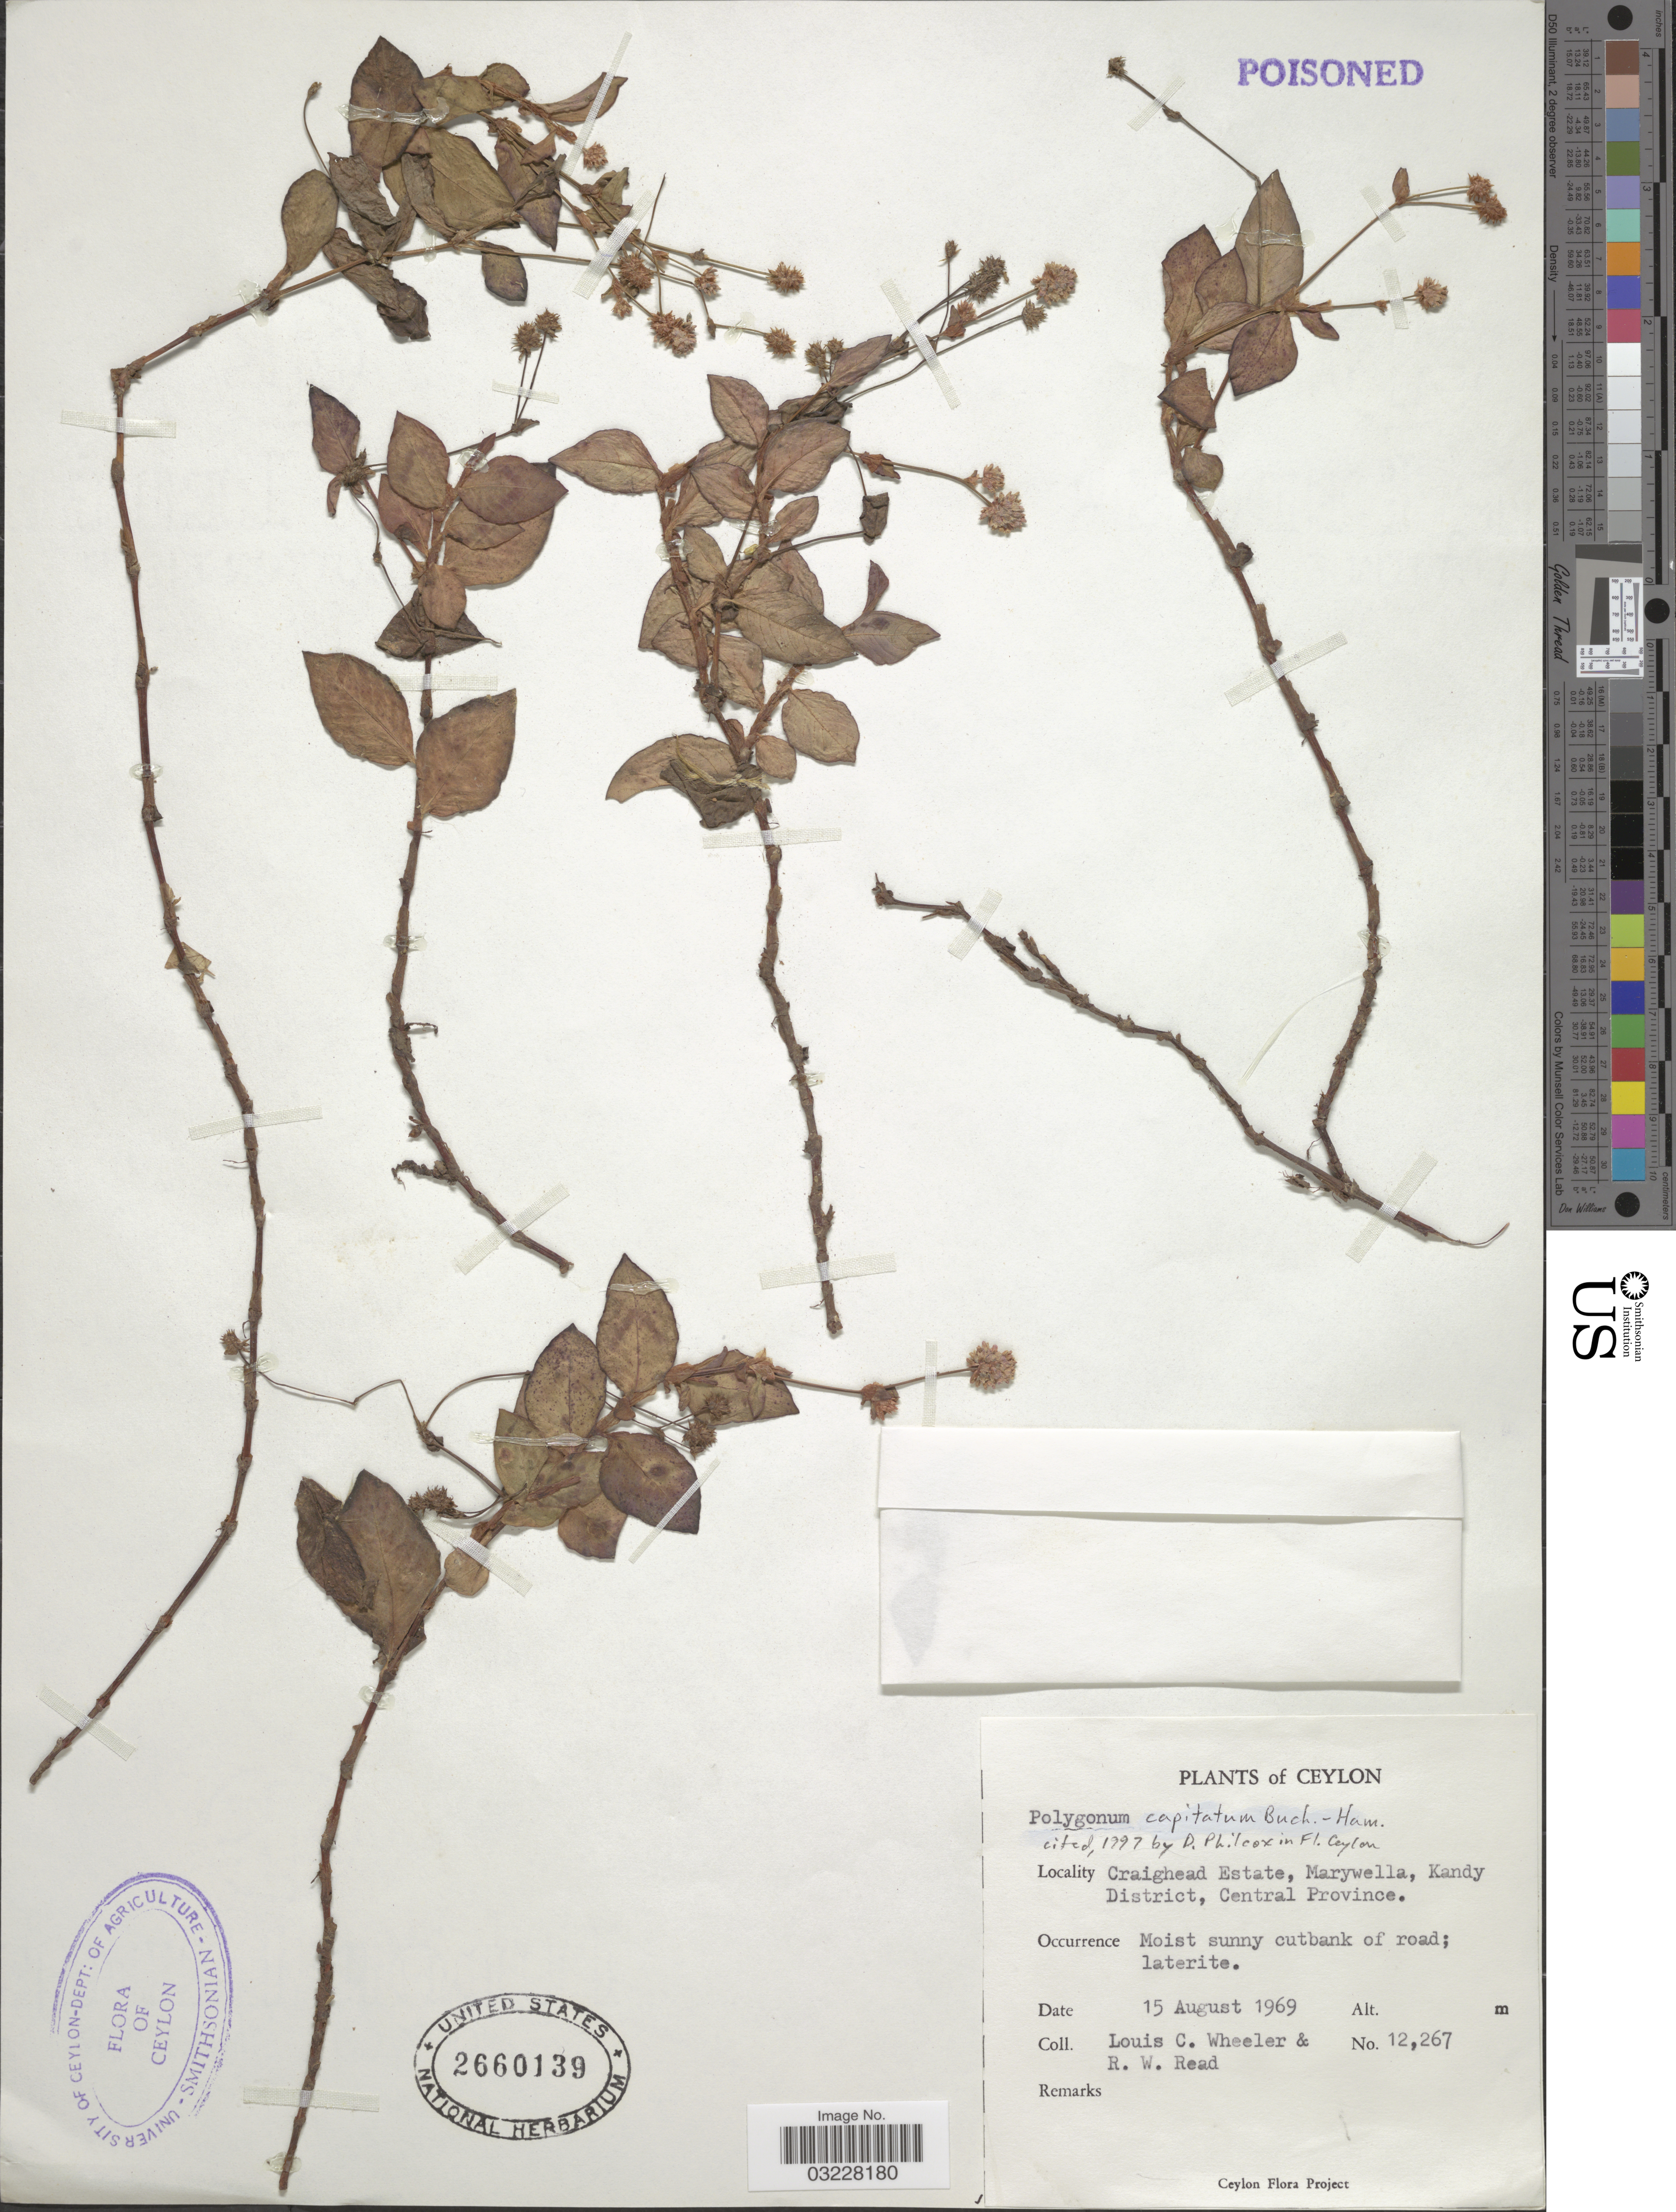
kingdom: Plantae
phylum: Tracheophyta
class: Magnoliopsida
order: Caryophyllales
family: Polygonaceae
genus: Polygonum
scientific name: Polygonum capitatum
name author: Buch.-Ham. ex D. Don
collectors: L. C. Wheeler & R. W. Read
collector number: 12267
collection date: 1969-08-15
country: Sri Lanka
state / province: Central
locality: Ceylon. Craighead Estate, Marywella, Kandy District.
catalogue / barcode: US 2660139